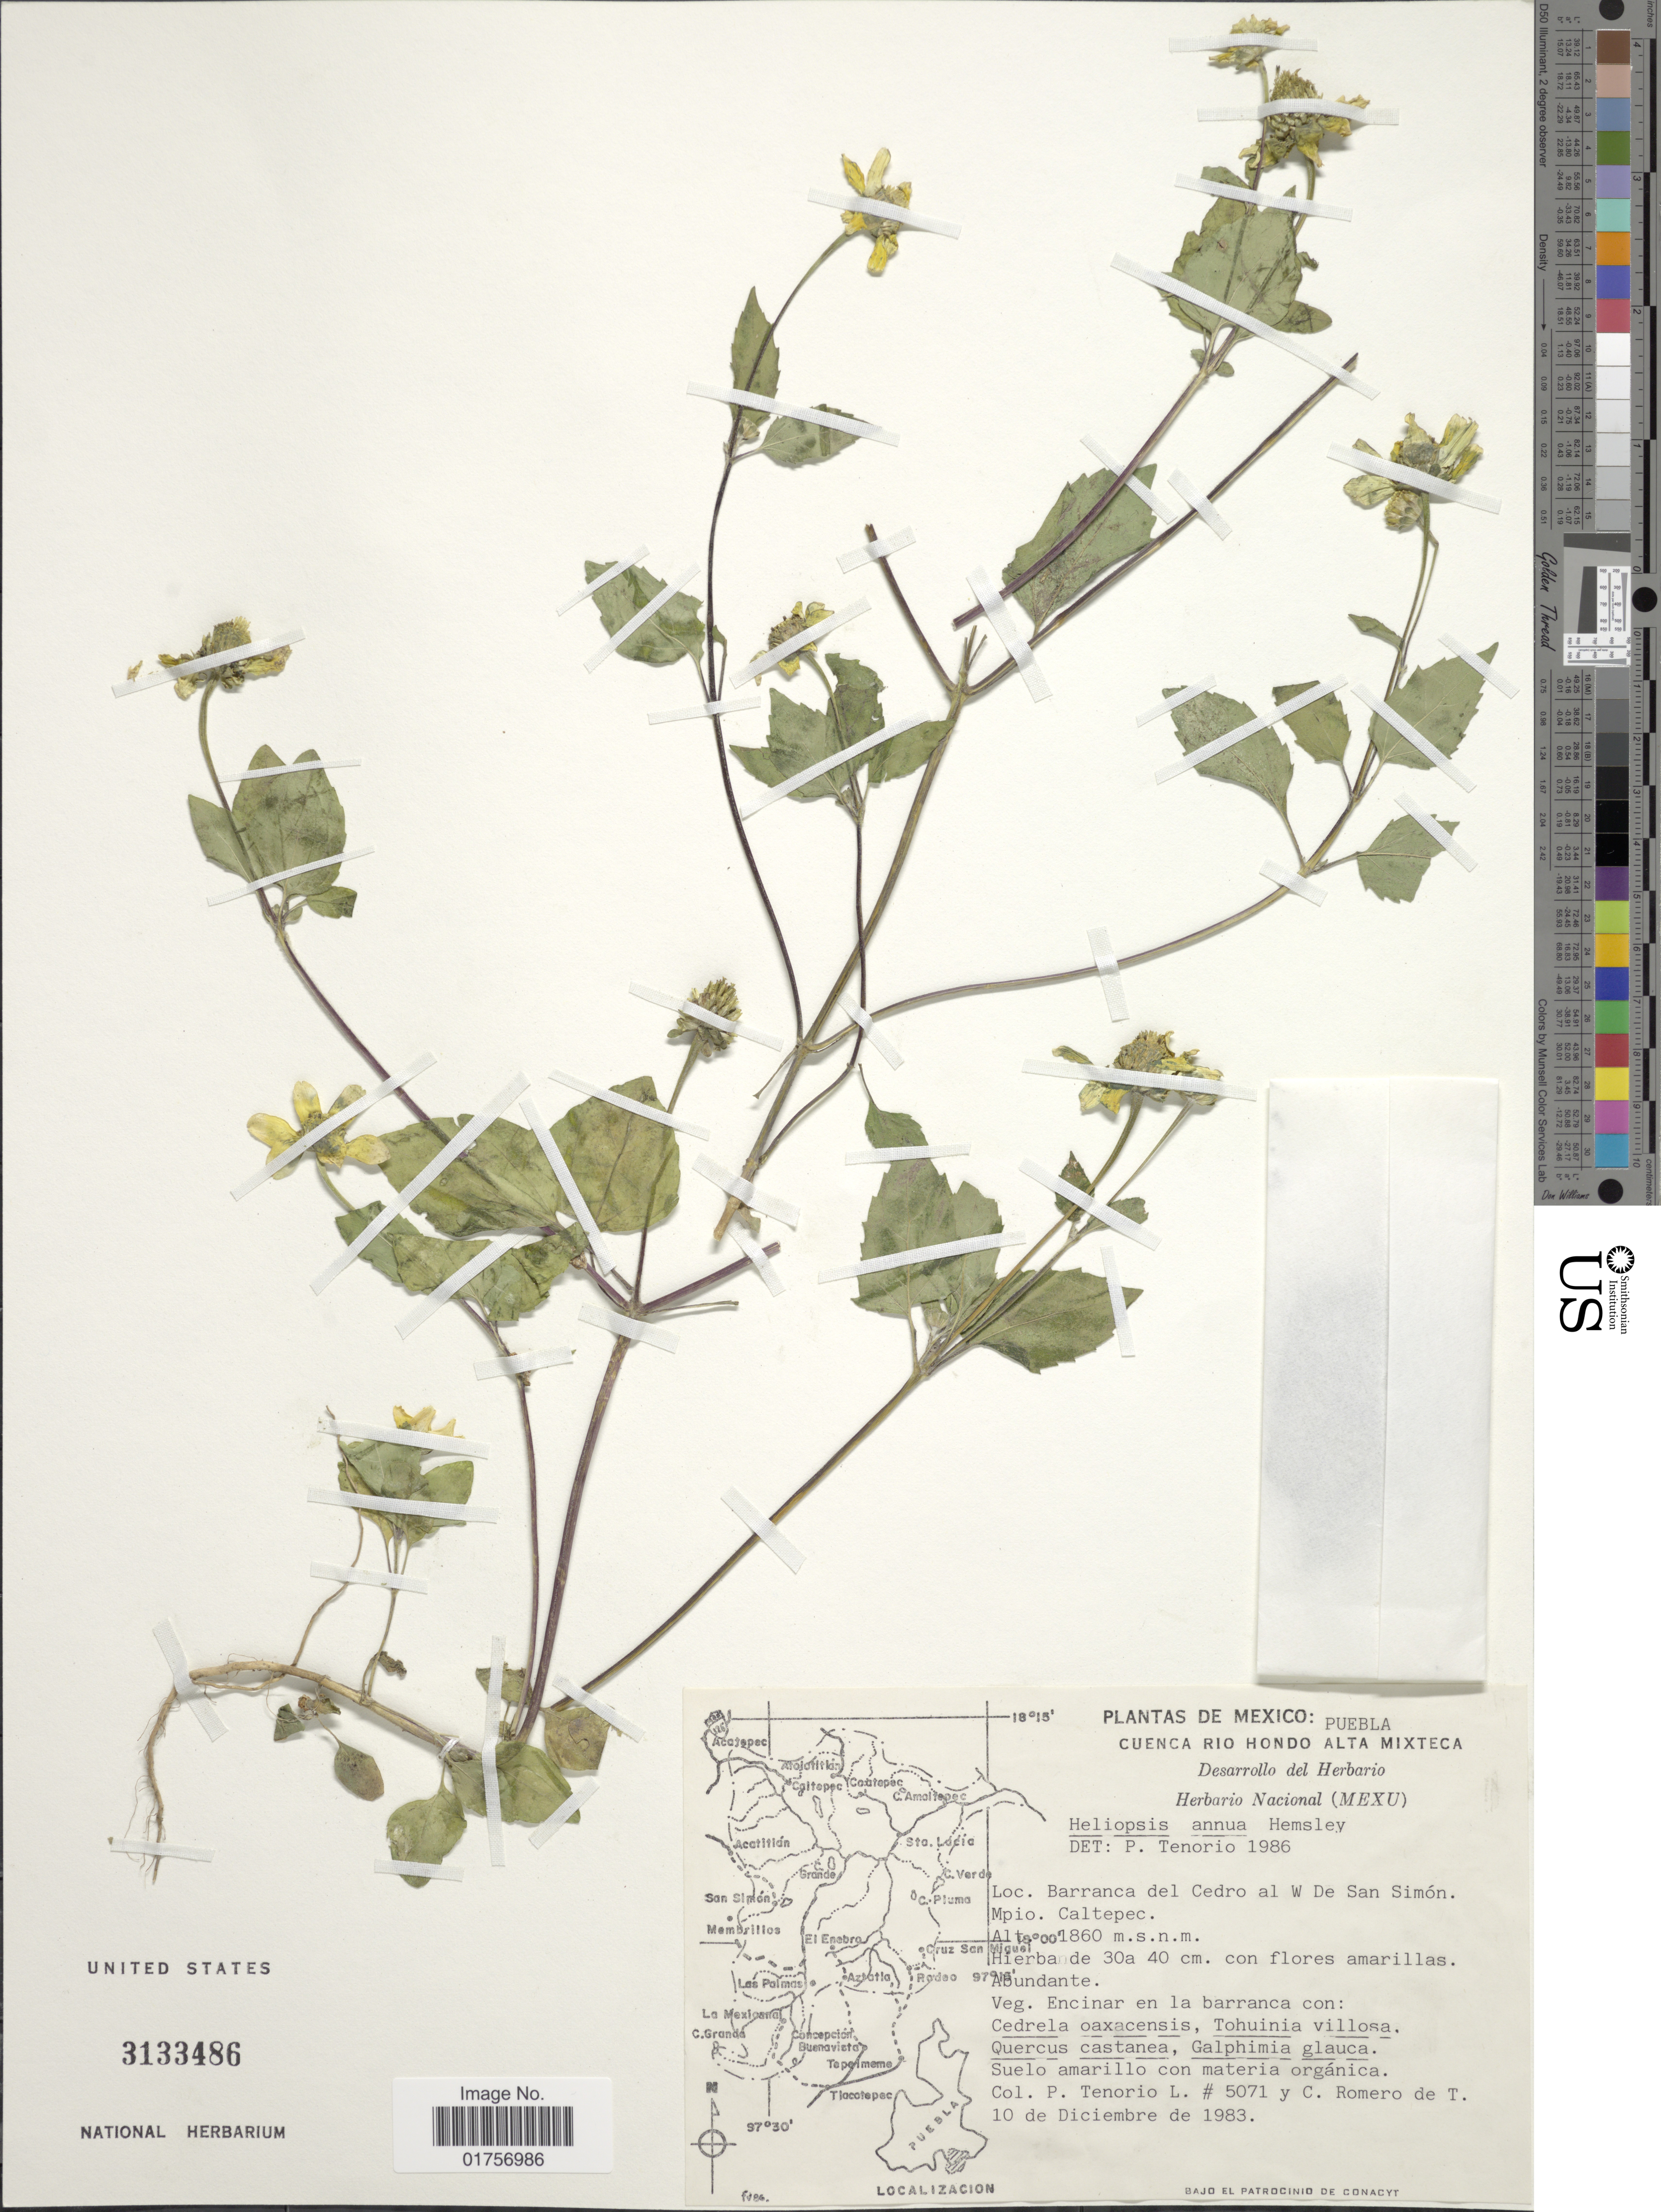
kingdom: Plantae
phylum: Tracheophyta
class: Magnoliopsida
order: Asterales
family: Asteraceae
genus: Heliopsis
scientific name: Heliopsis annua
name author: Hemsl.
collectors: P. Tenorio L. & C. Romero de T.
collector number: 5071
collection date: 1983-12-10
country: Mexico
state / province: Puebla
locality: Cuenca Rio Hondo Alta Mixteca. Barranca del Cedro al W De San Simón. Mpio. Caltepec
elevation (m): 1860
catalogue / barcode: US 3133486